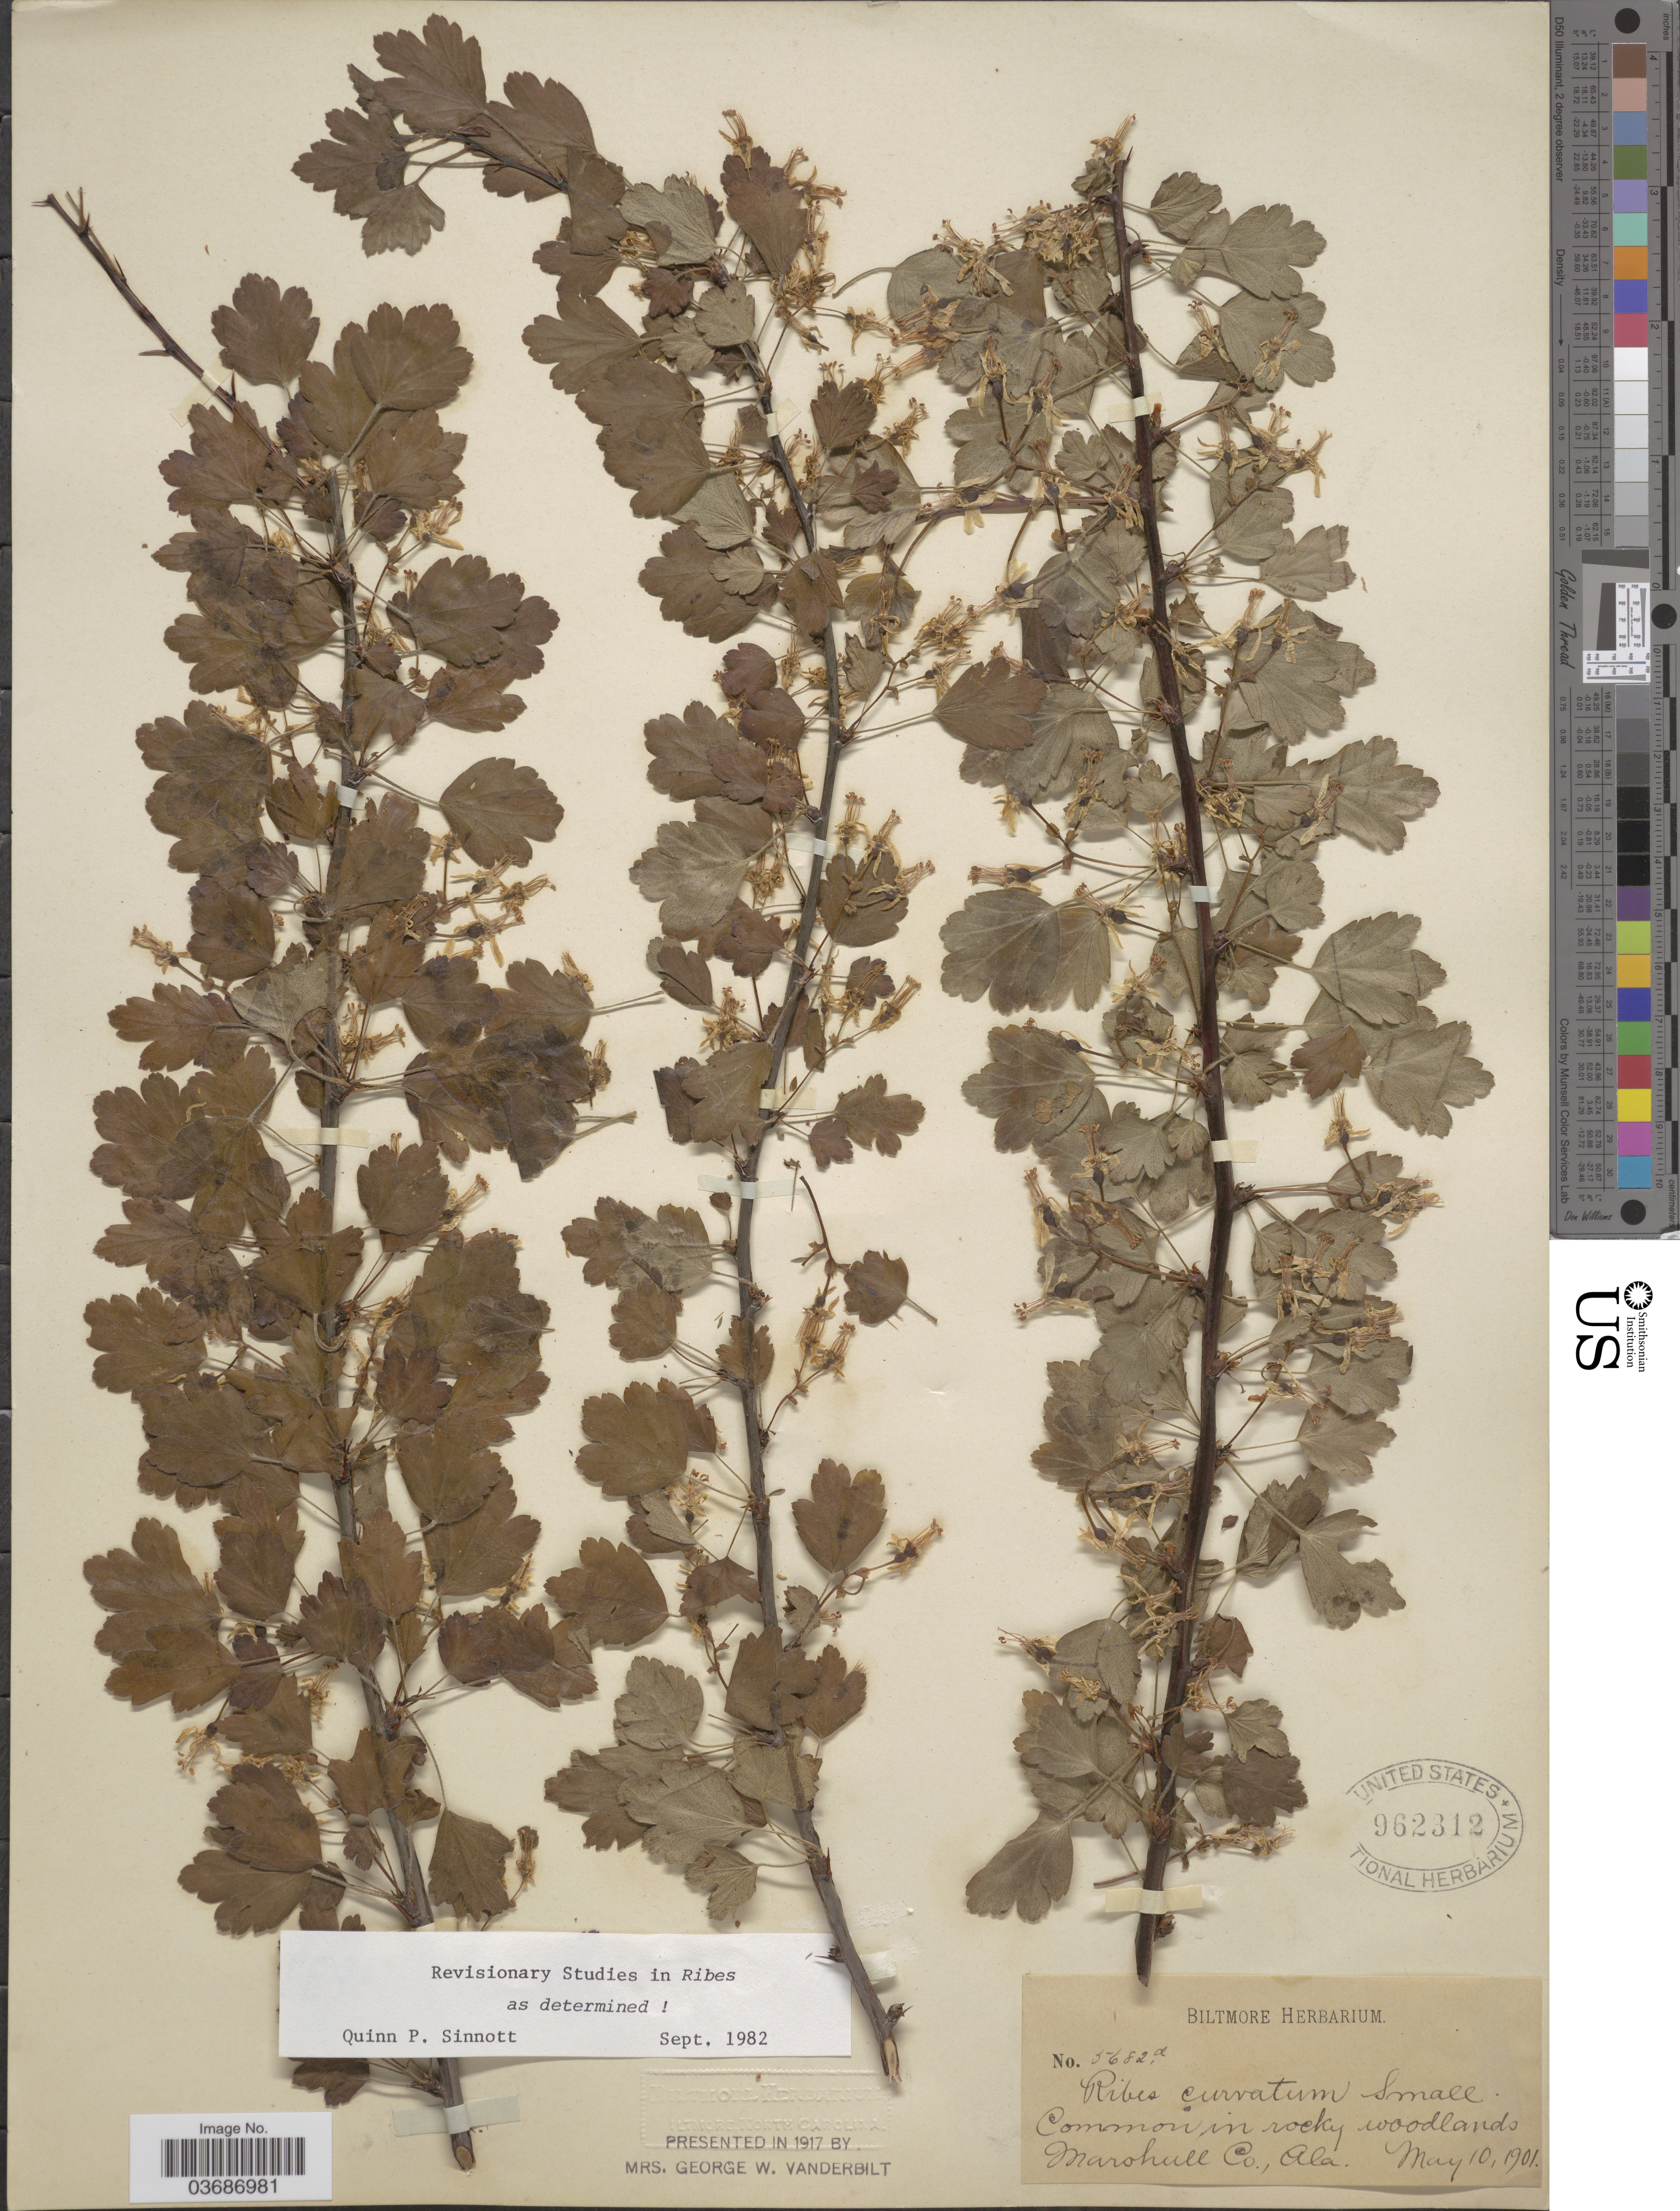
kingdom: Plantae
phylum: Tracheophyta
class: Magnoliopsida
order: Saxifragales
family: Grossulariaceae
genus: Ribes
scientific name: Ribes curvatum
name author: Small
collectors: ex herb. Biltmore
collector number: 5682d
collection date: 1901-05-10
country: United States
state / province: Alabama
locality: Marshall Co.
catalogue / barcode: US 962312